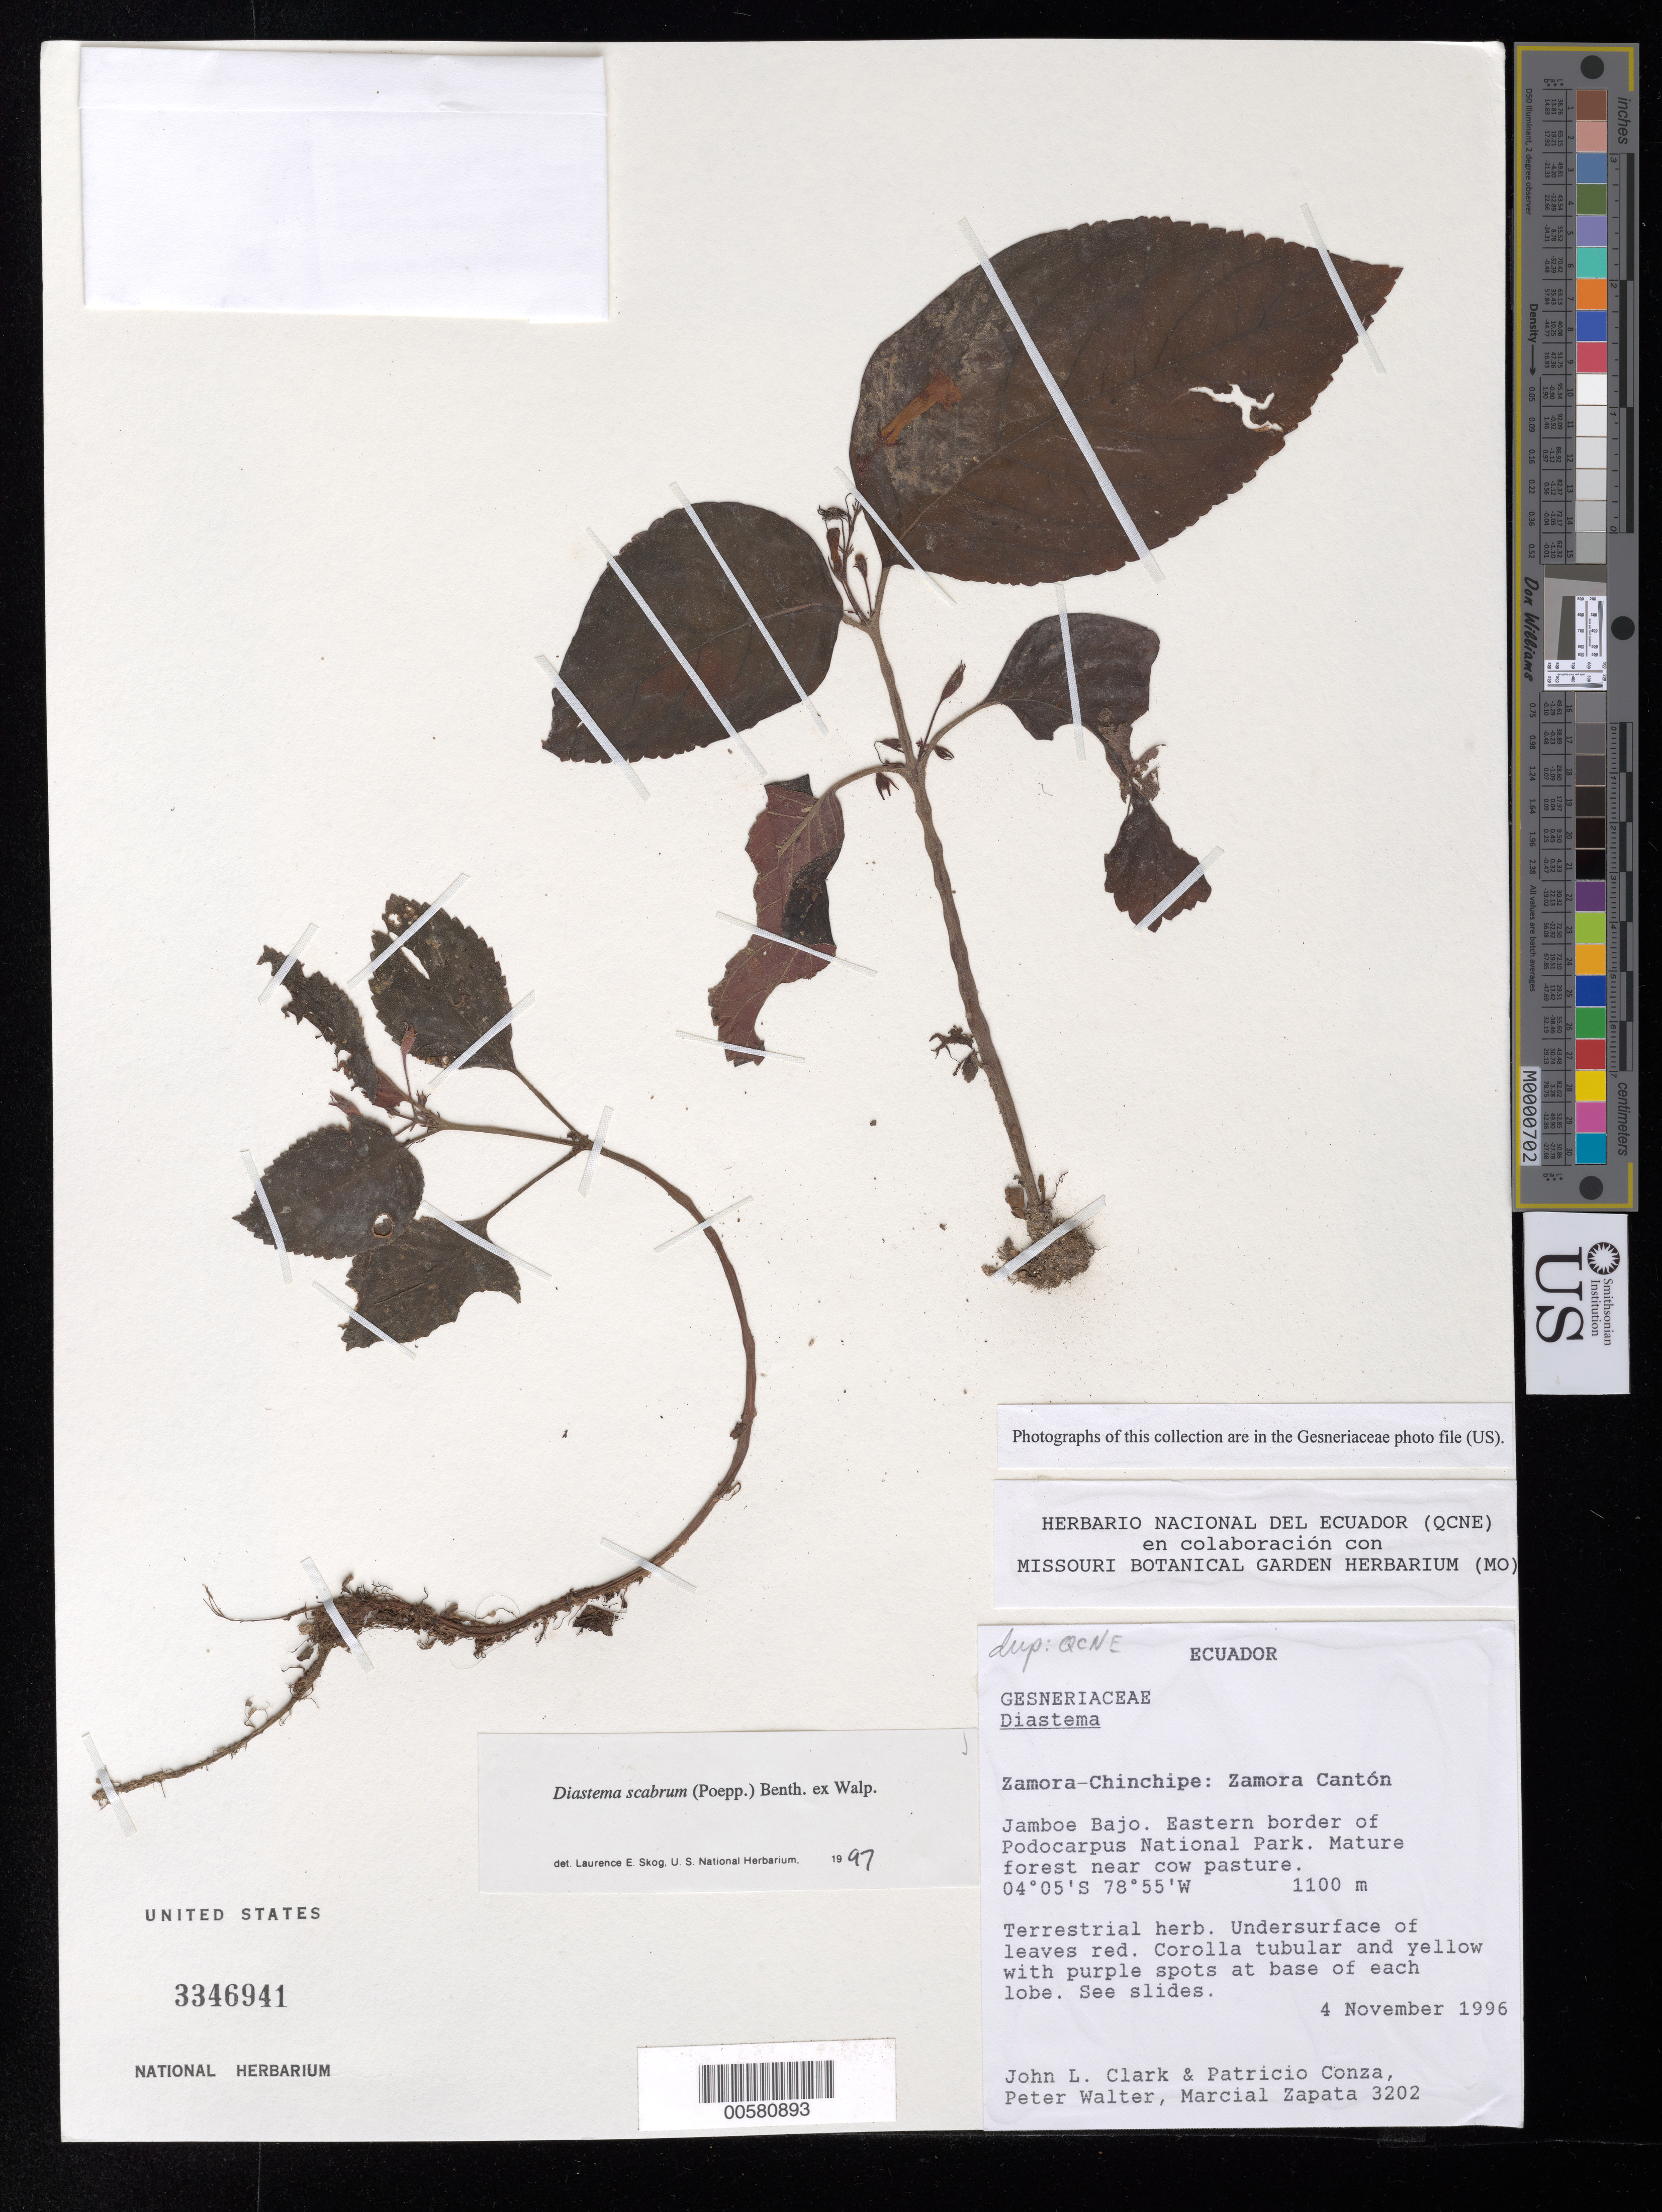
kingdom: Plantae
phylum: Tracheophyta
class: Magnoliopsida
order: Lamiales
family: Gesneriaceae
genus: Diastema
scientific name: Diastema scabrum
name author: (Poepp.) Benth. ex Walp.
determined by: Skog, Laurence E.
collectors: J. L. Clark, P. Conza, P. Walter & M. Zapata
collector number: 3202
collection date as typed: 04 Nov 1996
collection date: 1996-11-04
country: Ecuador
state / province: Zamora-Chinchipe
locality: Zamora Cantón. Jamboe Bajo, eastern border of Podocarpus National Park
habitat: Mature forest near cow pasture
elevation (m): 1100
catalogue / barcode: US 3346941